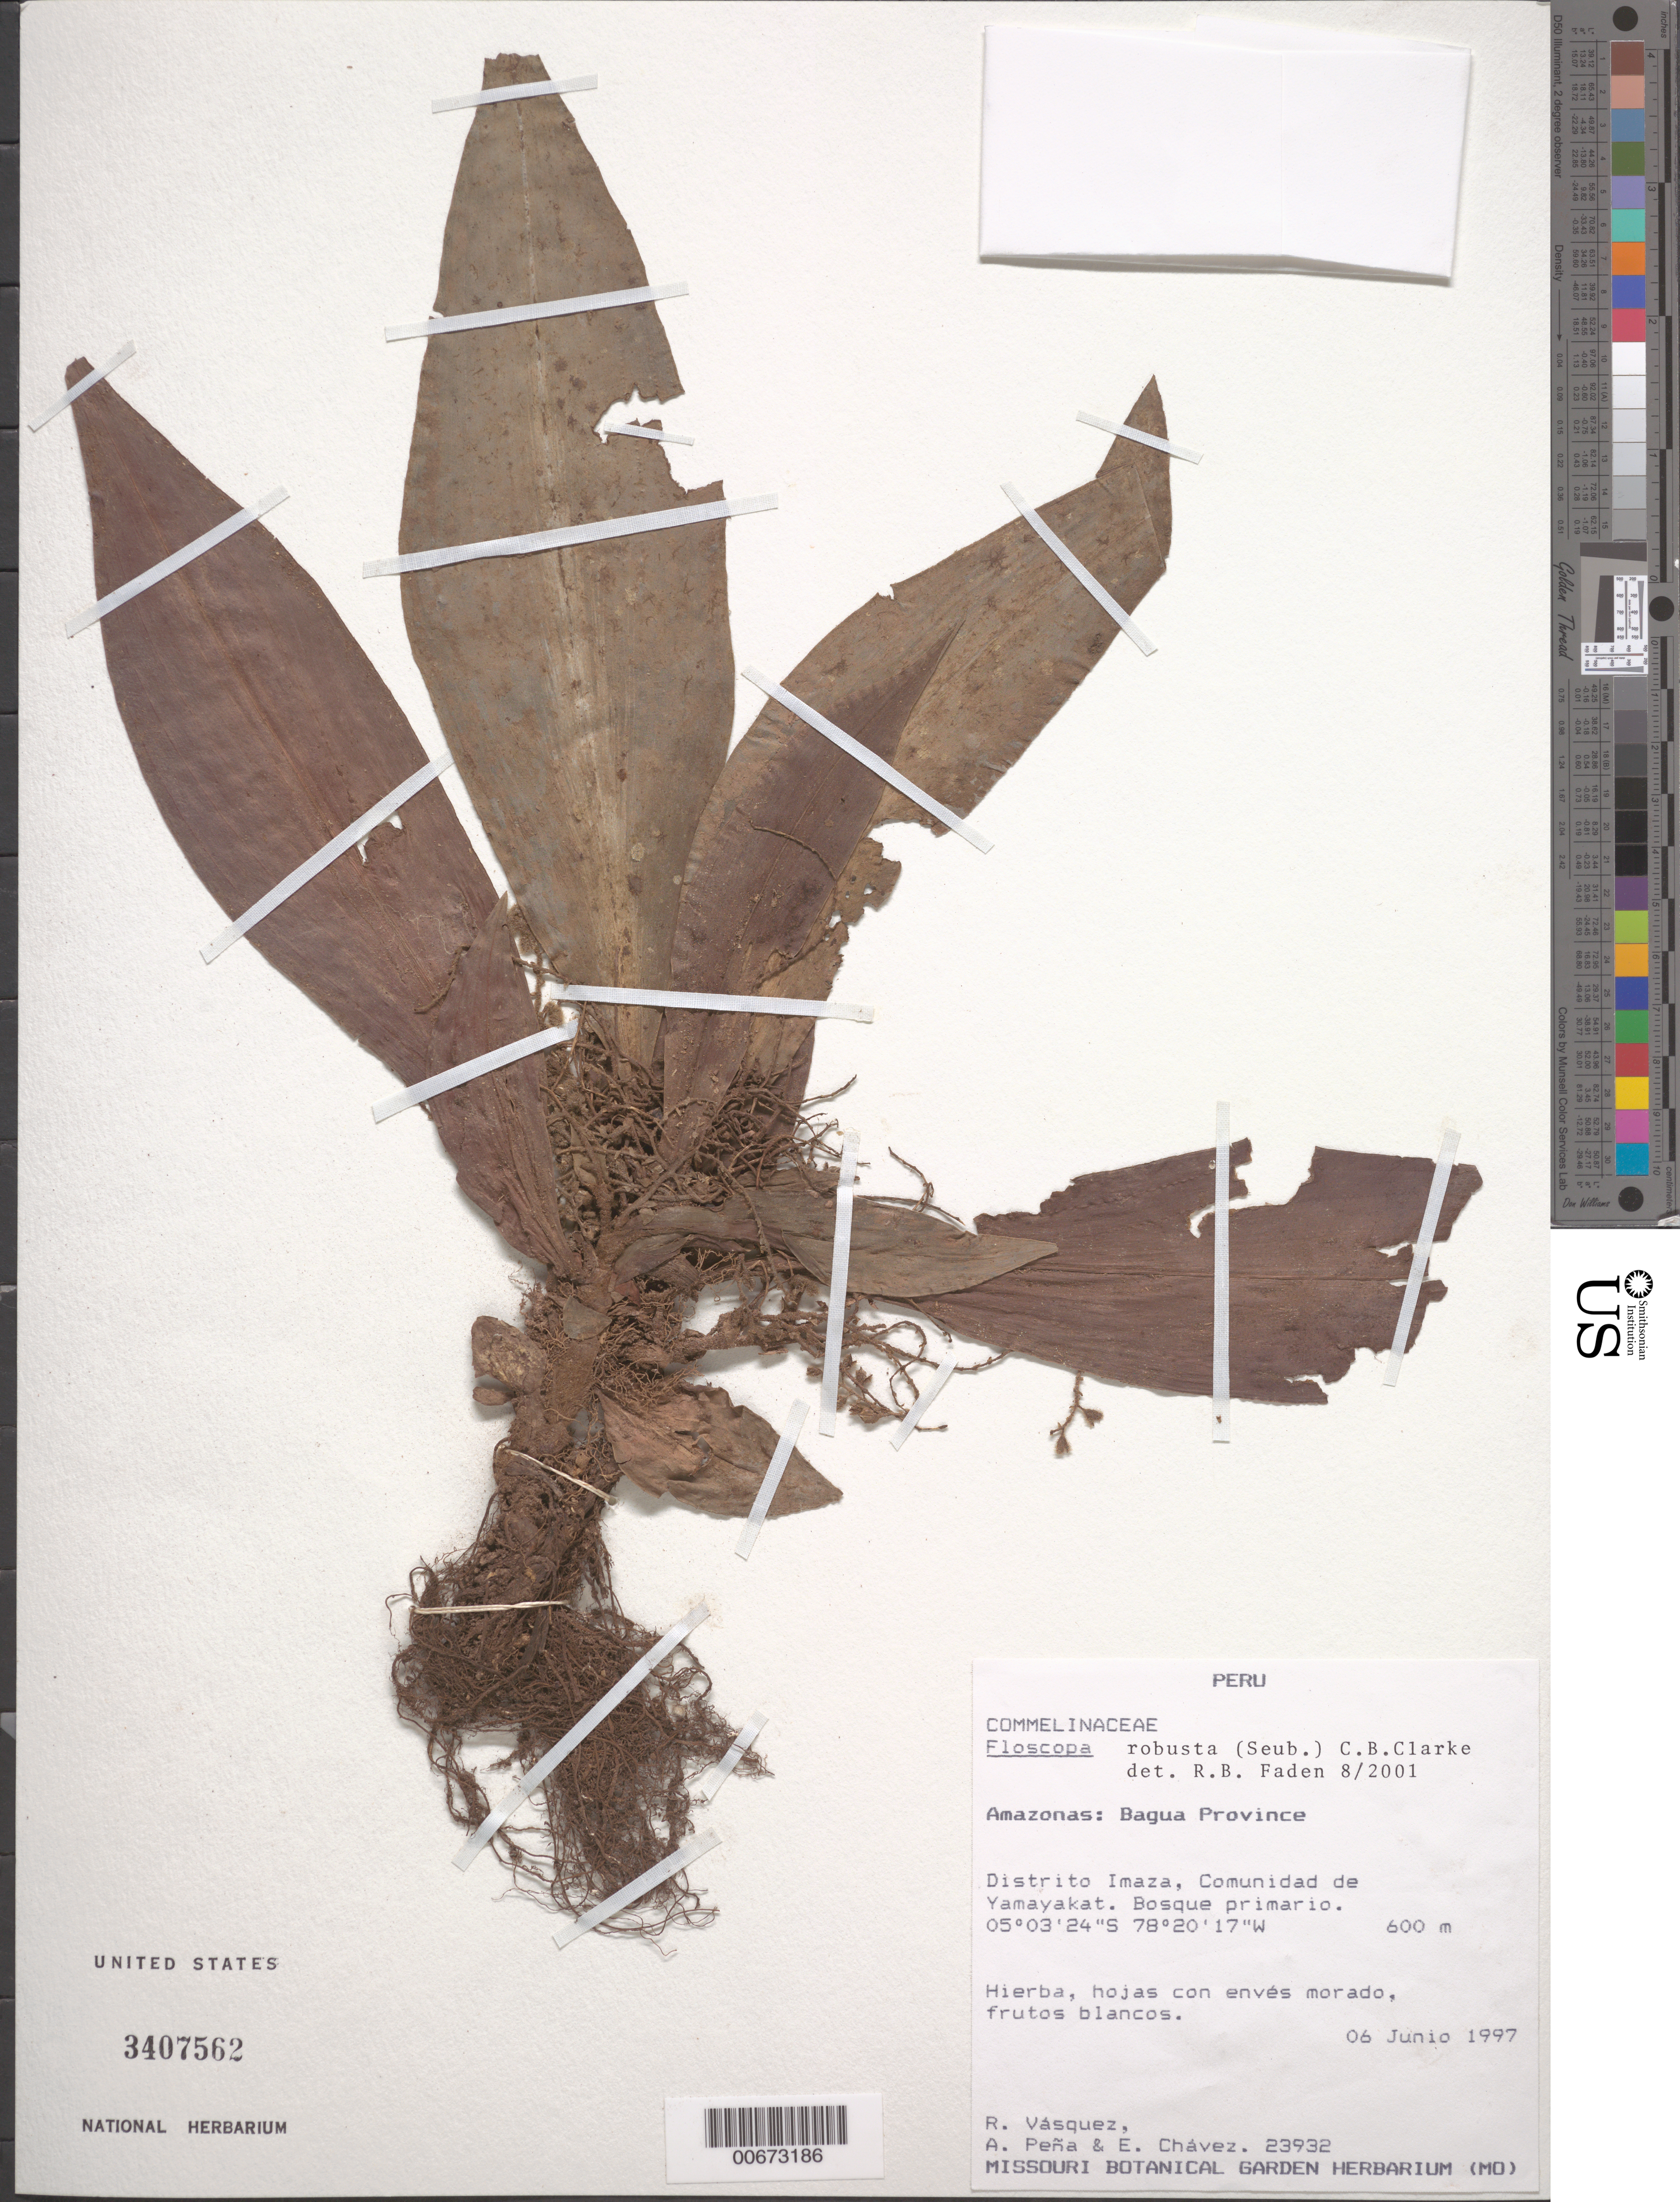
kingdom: Plantae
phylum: Tracheophyta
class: Liliopsida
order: Commelinales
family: Commelinaceae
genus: Floscopa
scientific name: Floscopa robusta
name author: (Seub.) C.B. Clarke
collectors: R. Vasquez, A. Pena & E. Chavez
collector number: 23932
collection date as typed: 06 Jun 1997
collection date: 1997-06-06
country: Peru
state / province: Amazonas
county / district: Bagua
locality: Imaza, comunidad de Yamayakat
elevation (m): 600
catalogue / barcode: US 3407562